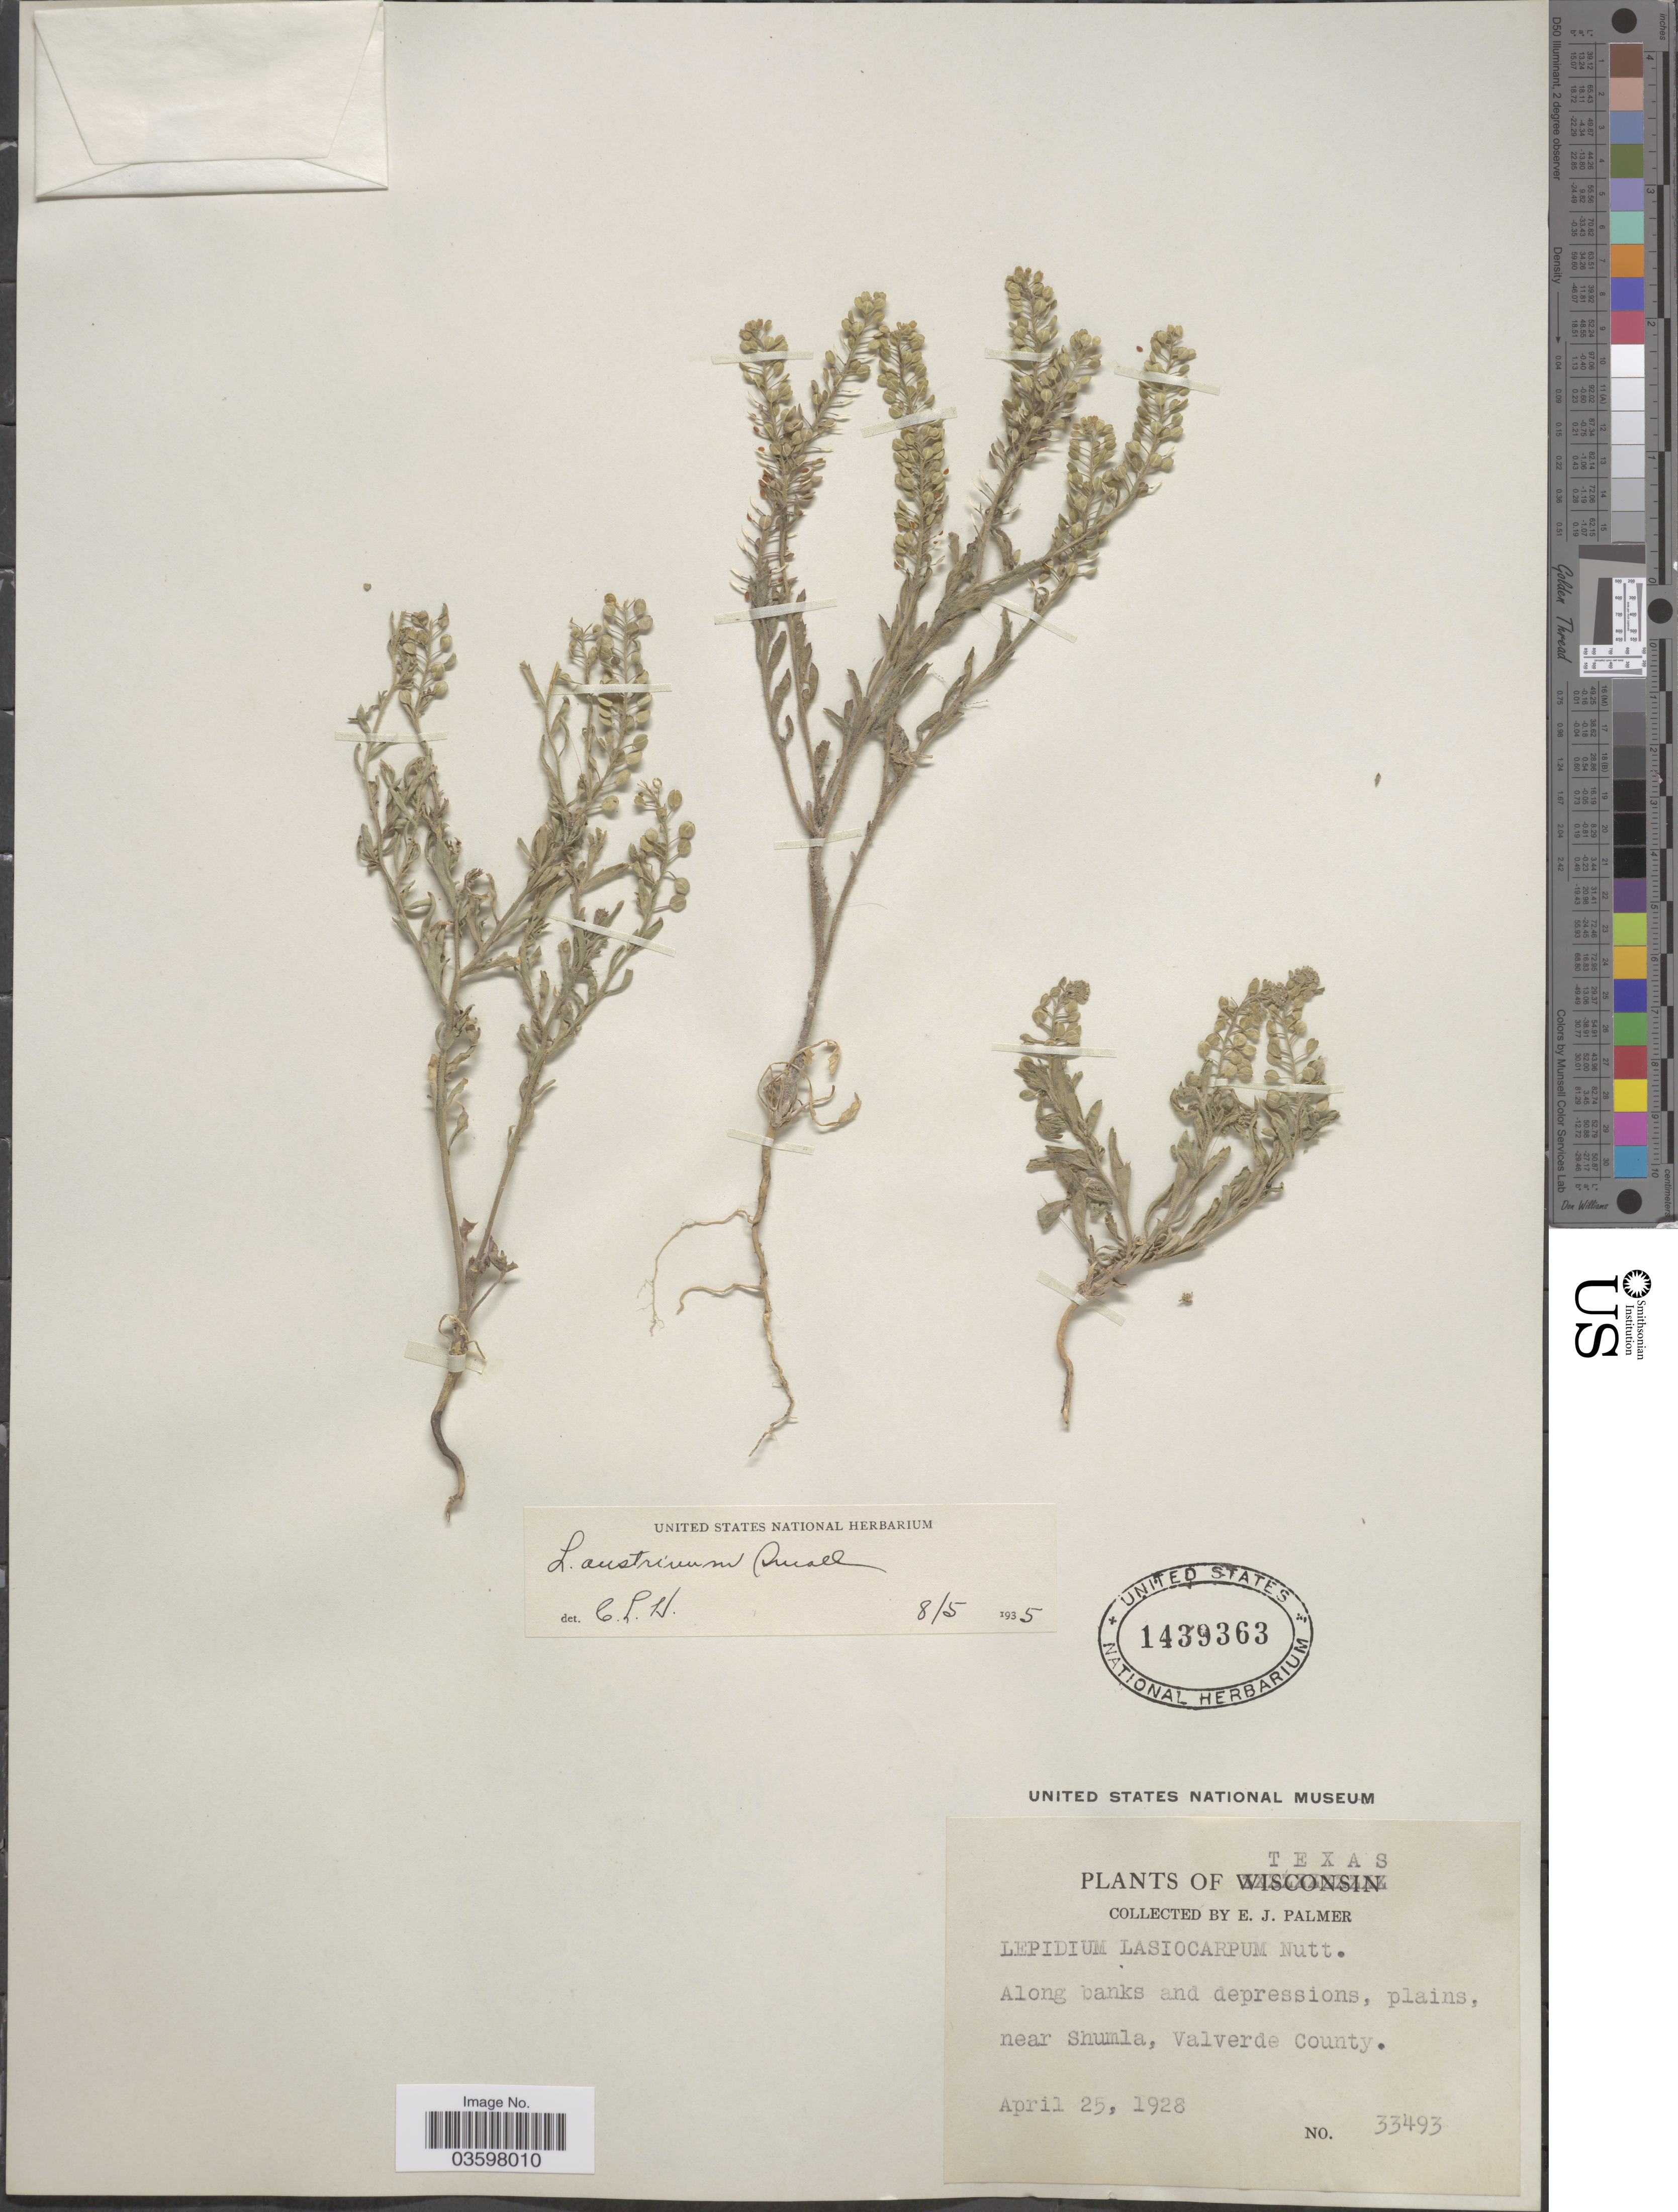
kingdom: Plantae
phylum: Tracheophyta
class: Magnoliopsida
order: Brassicales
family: Brassicaceae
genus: Lepidium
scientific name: Lepidium austrinum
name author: Small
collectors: E. J. Palmer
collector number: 33493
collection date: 1928-04-25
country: United States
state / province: Texas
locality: Near Shumla, Valverde County.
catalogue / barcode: US 1439363